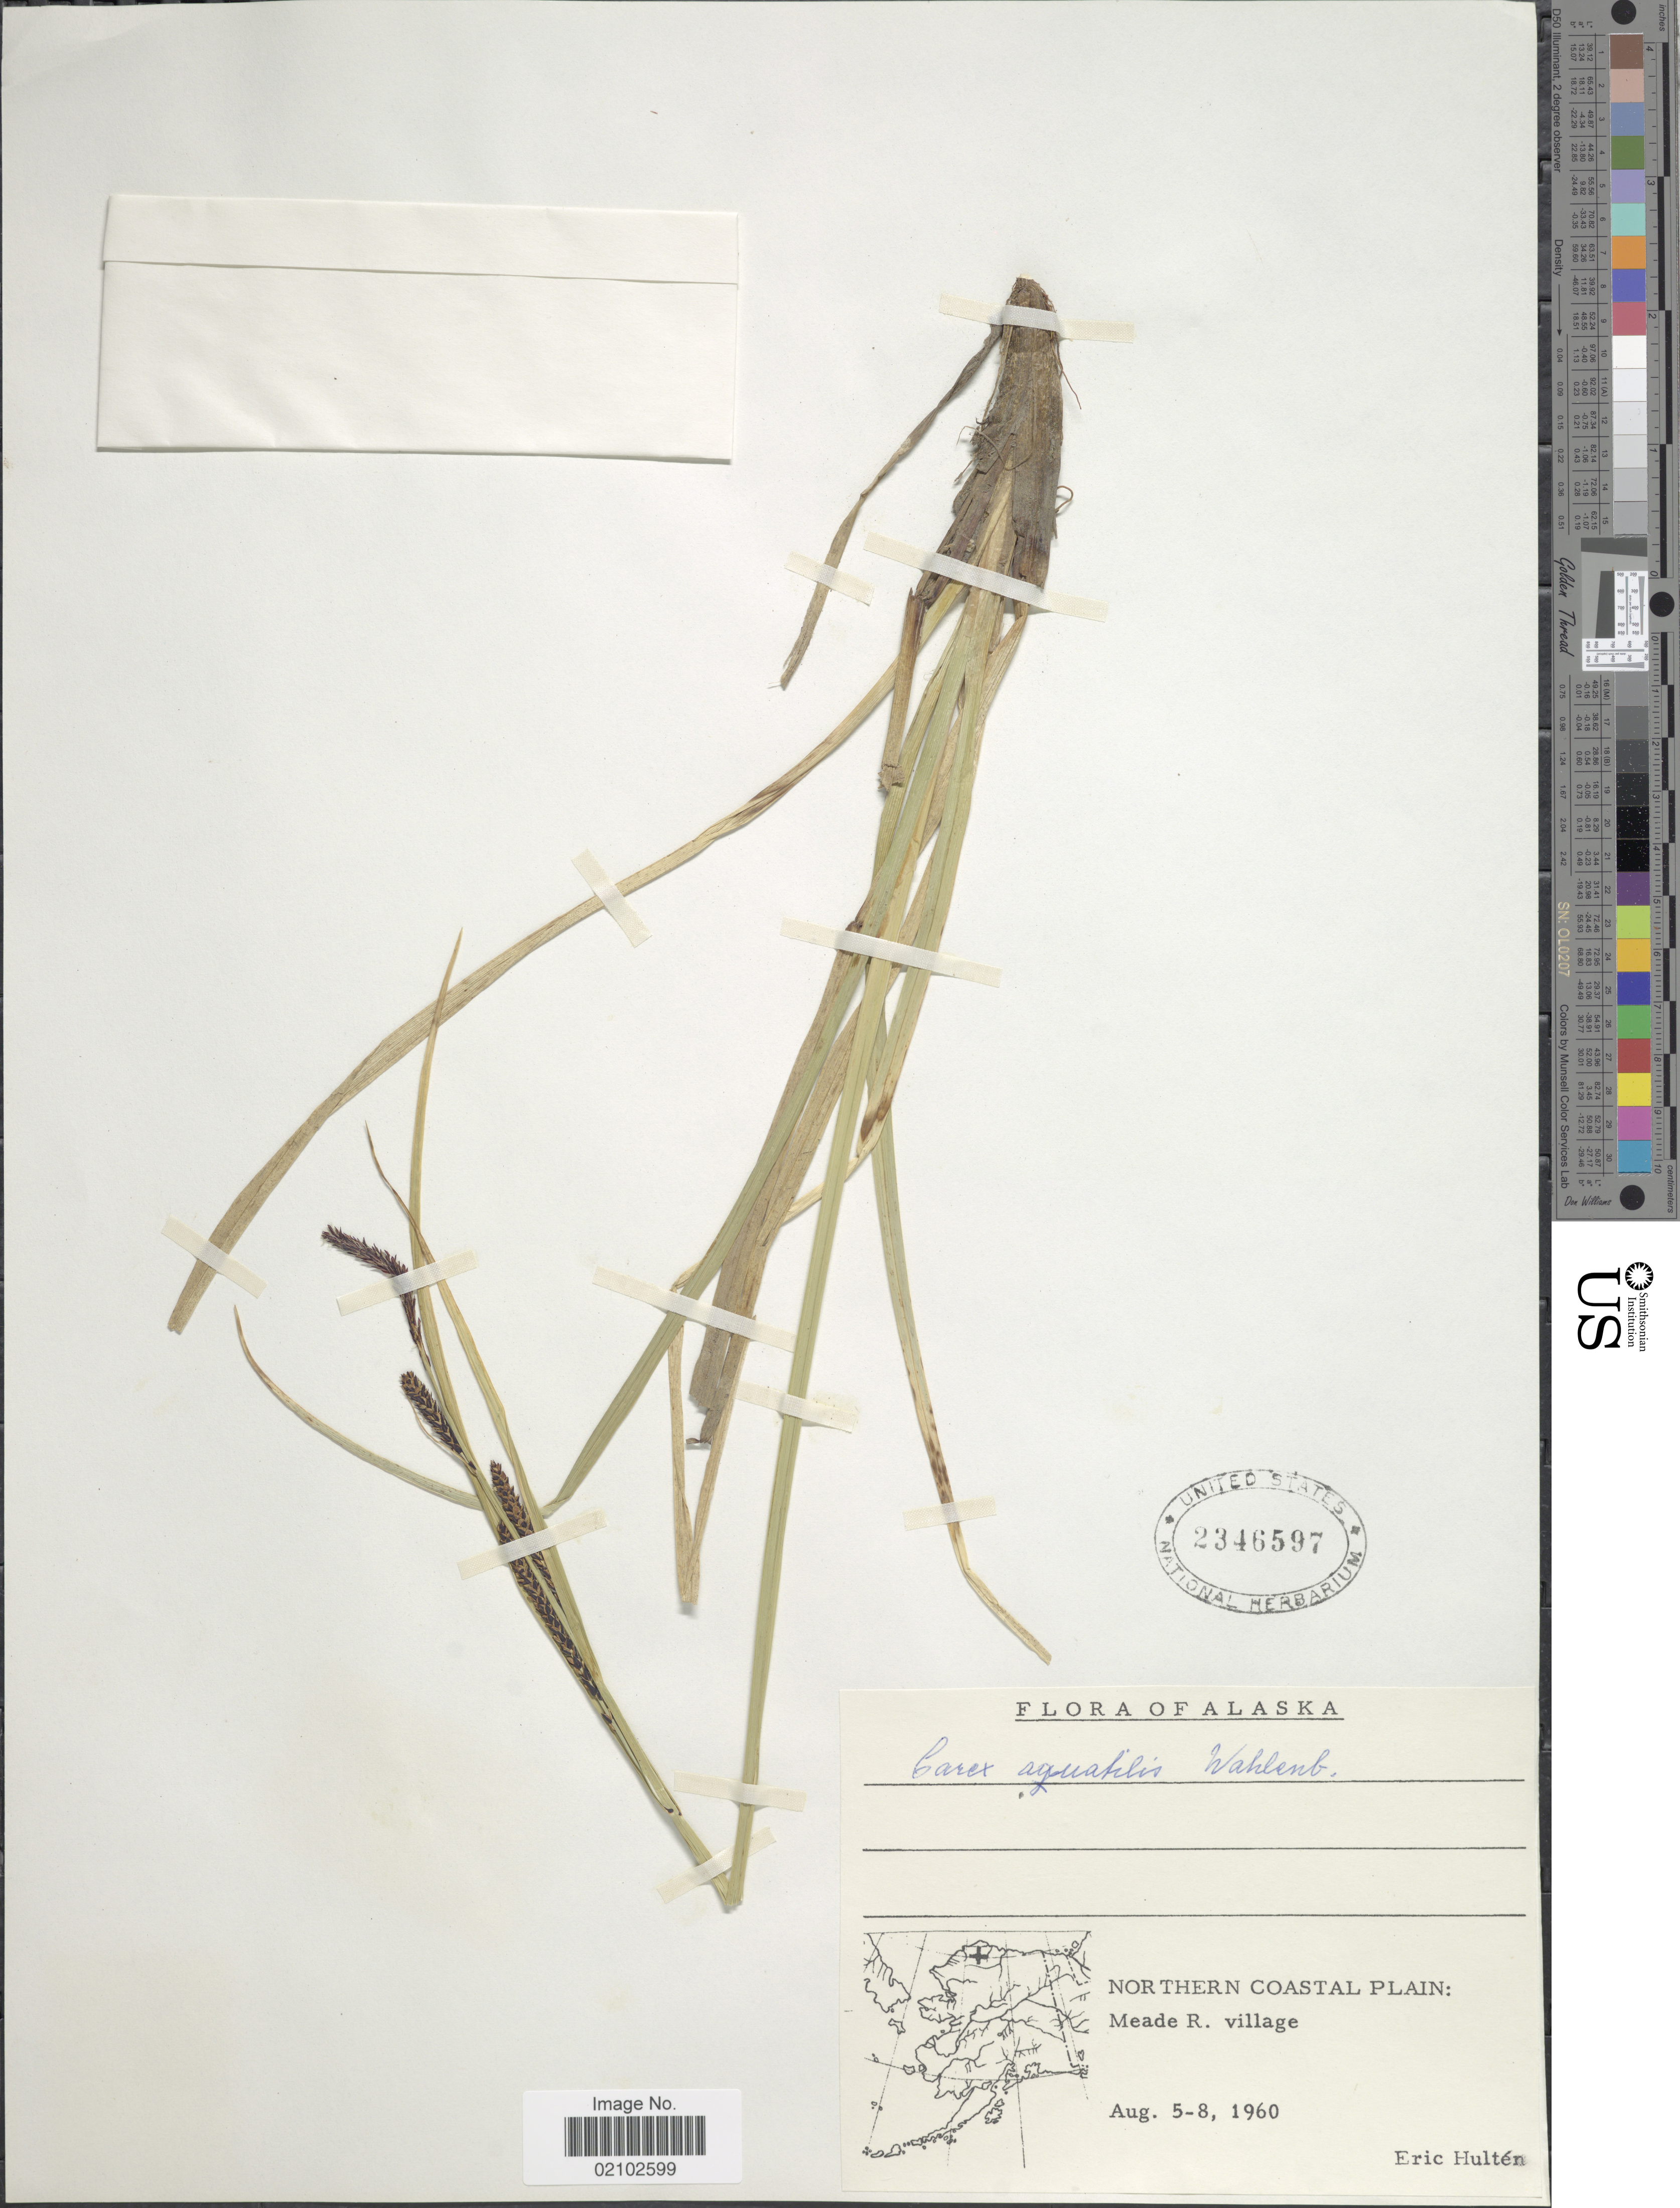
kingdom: Plantae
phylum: Tracheophyta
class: Liliopsida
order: Poales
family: Cyperaceae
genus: Carex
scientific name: Carex aquatilis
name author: Wahlenb.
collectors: E. G. Hultén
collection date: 1960-08-05/1960-08-08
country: United States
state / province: Alaska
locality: Northern Coastal Plain: Meade R. village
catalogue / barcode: US 2346597